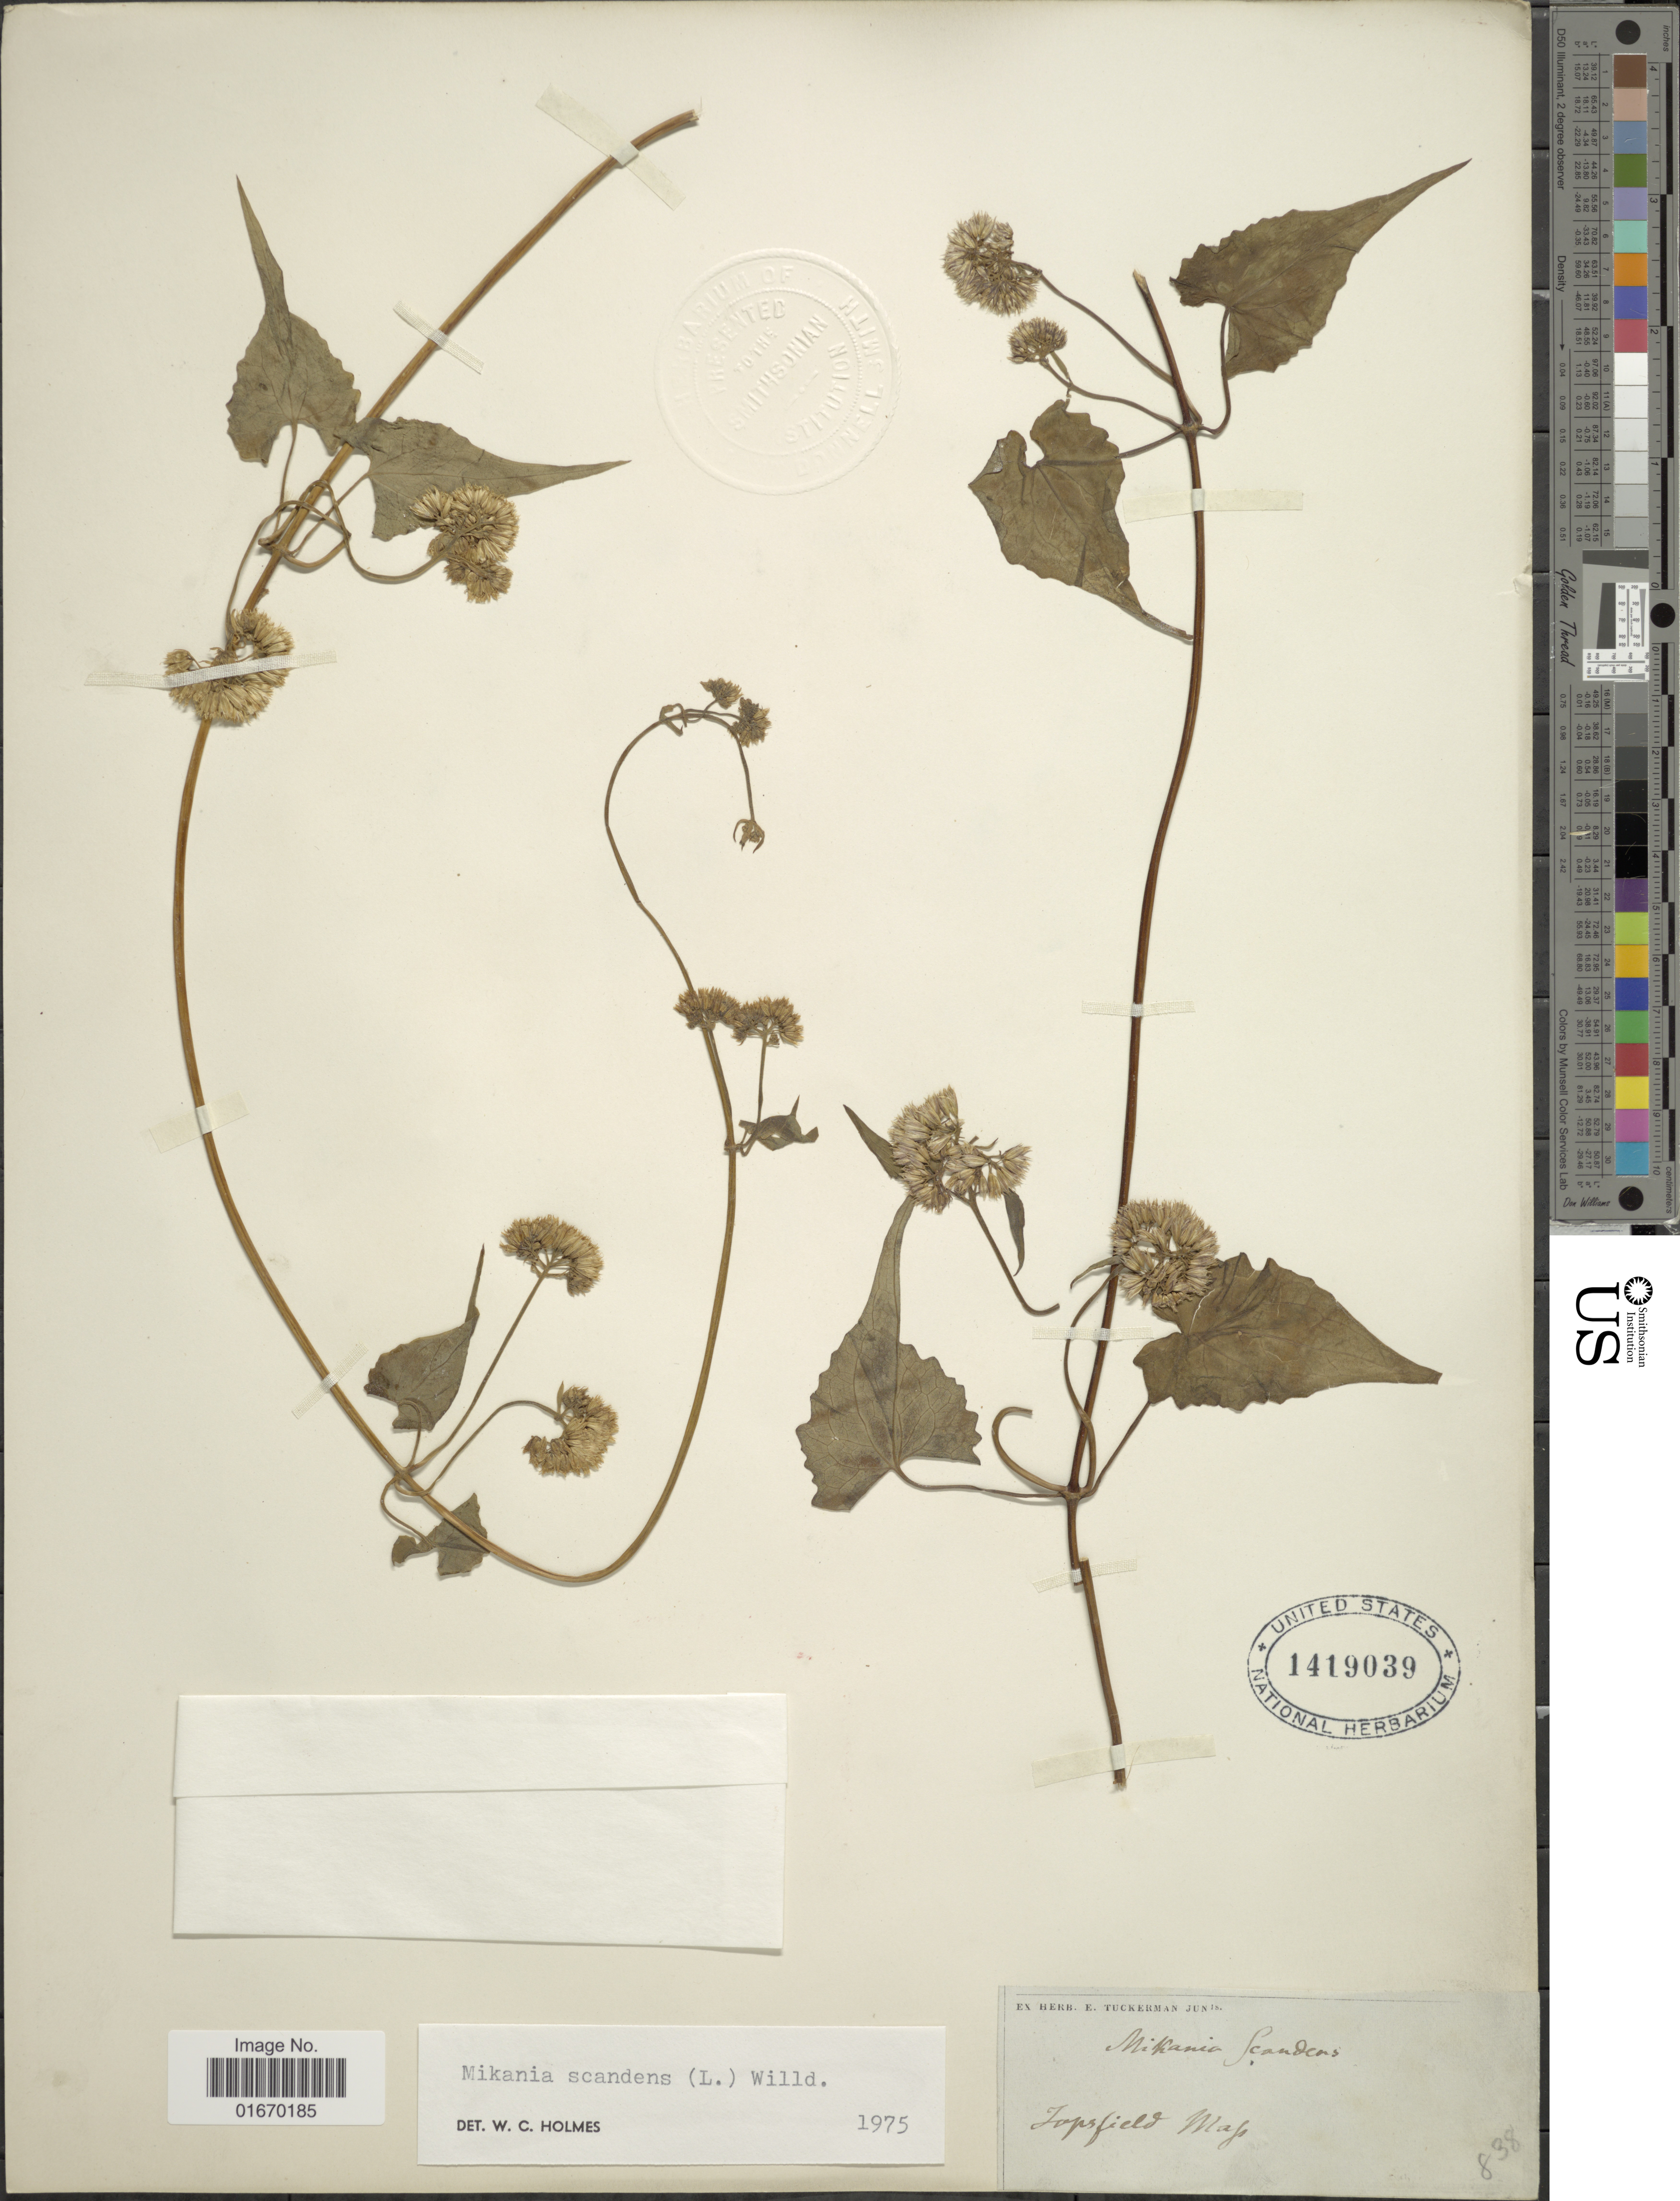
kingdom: Plantae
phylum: Tracheophyta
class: Magnoliopsida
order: Asterales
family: Asteraceae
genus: Mikania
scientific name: Mikania scandens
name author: (L.) Willd.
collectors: E. Tuckerman (Herbarium)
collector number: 838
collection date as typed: Transcribed d/m/y: /6/18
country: United States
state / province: Massachusetts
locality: Topsfield Mass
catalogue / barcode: US 1419039